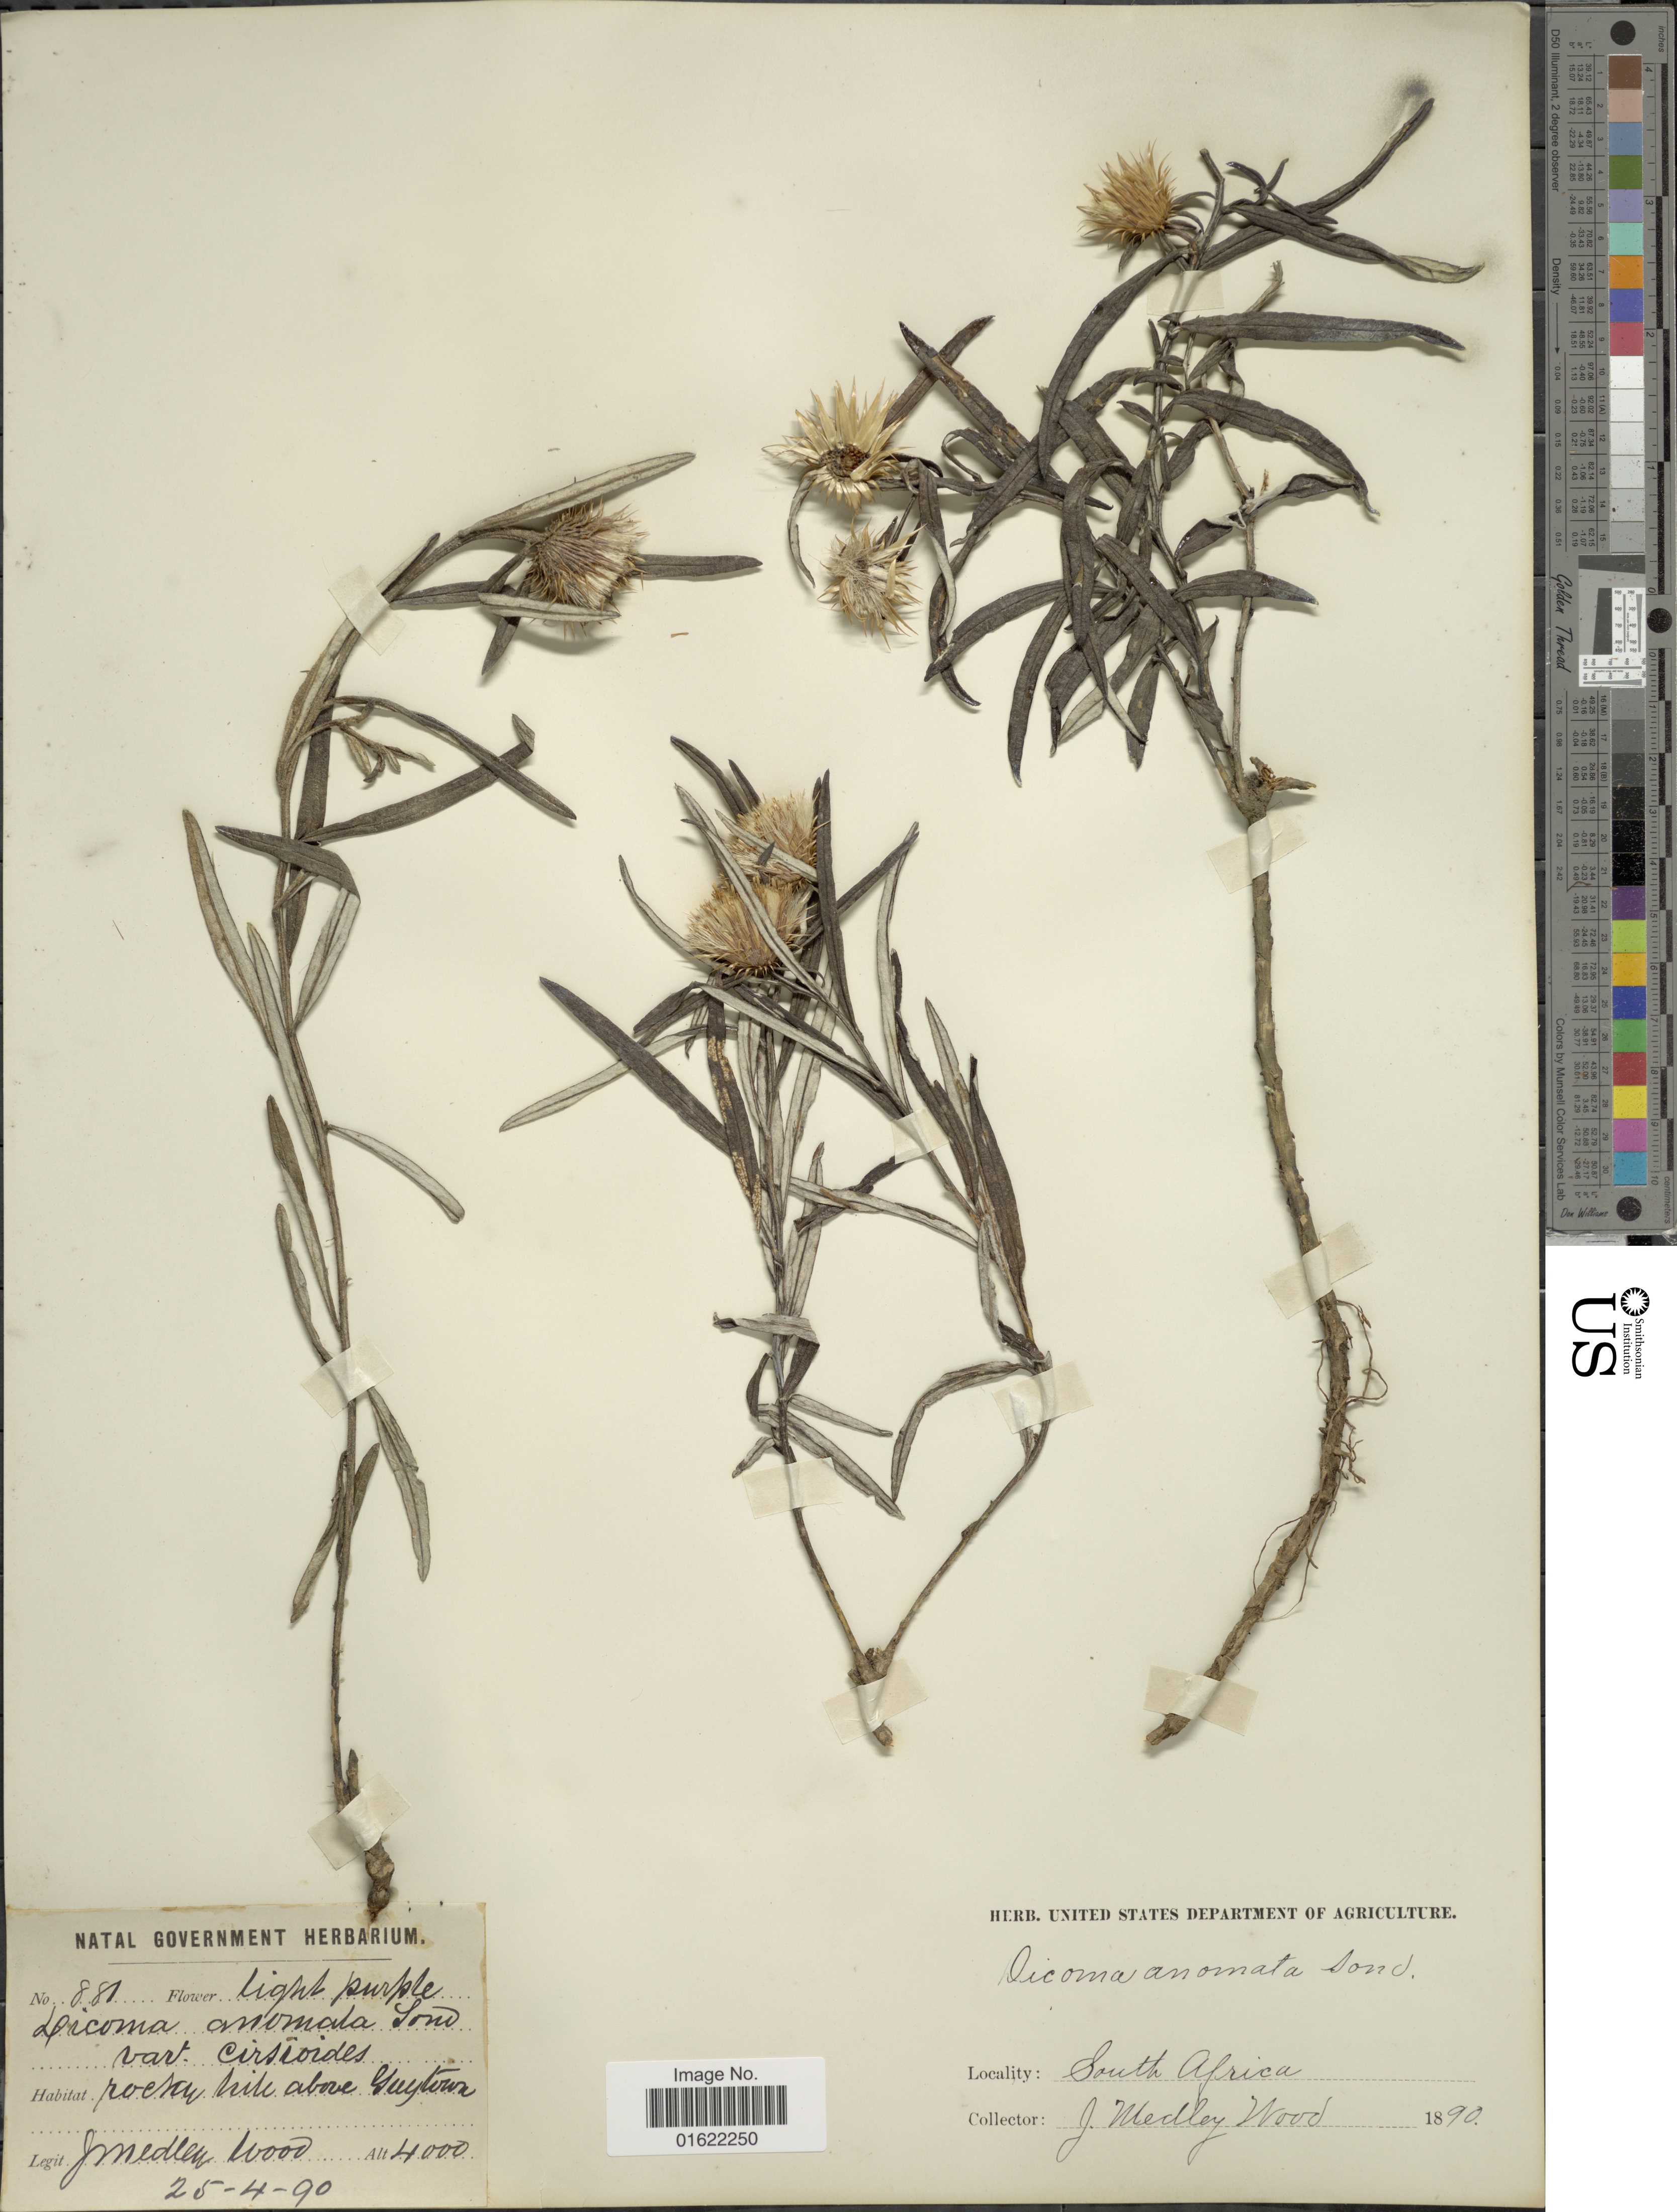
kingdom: Plantae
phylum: Tracheophyta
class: Magnoliopsida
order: Asterales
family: Asteraceae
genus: Dicoma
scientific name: Dicoma anomala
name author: Sond.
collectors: J. Medley Wood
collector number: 881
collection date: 1890-04-25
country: South Africa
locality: Rocky hill above Greytown.